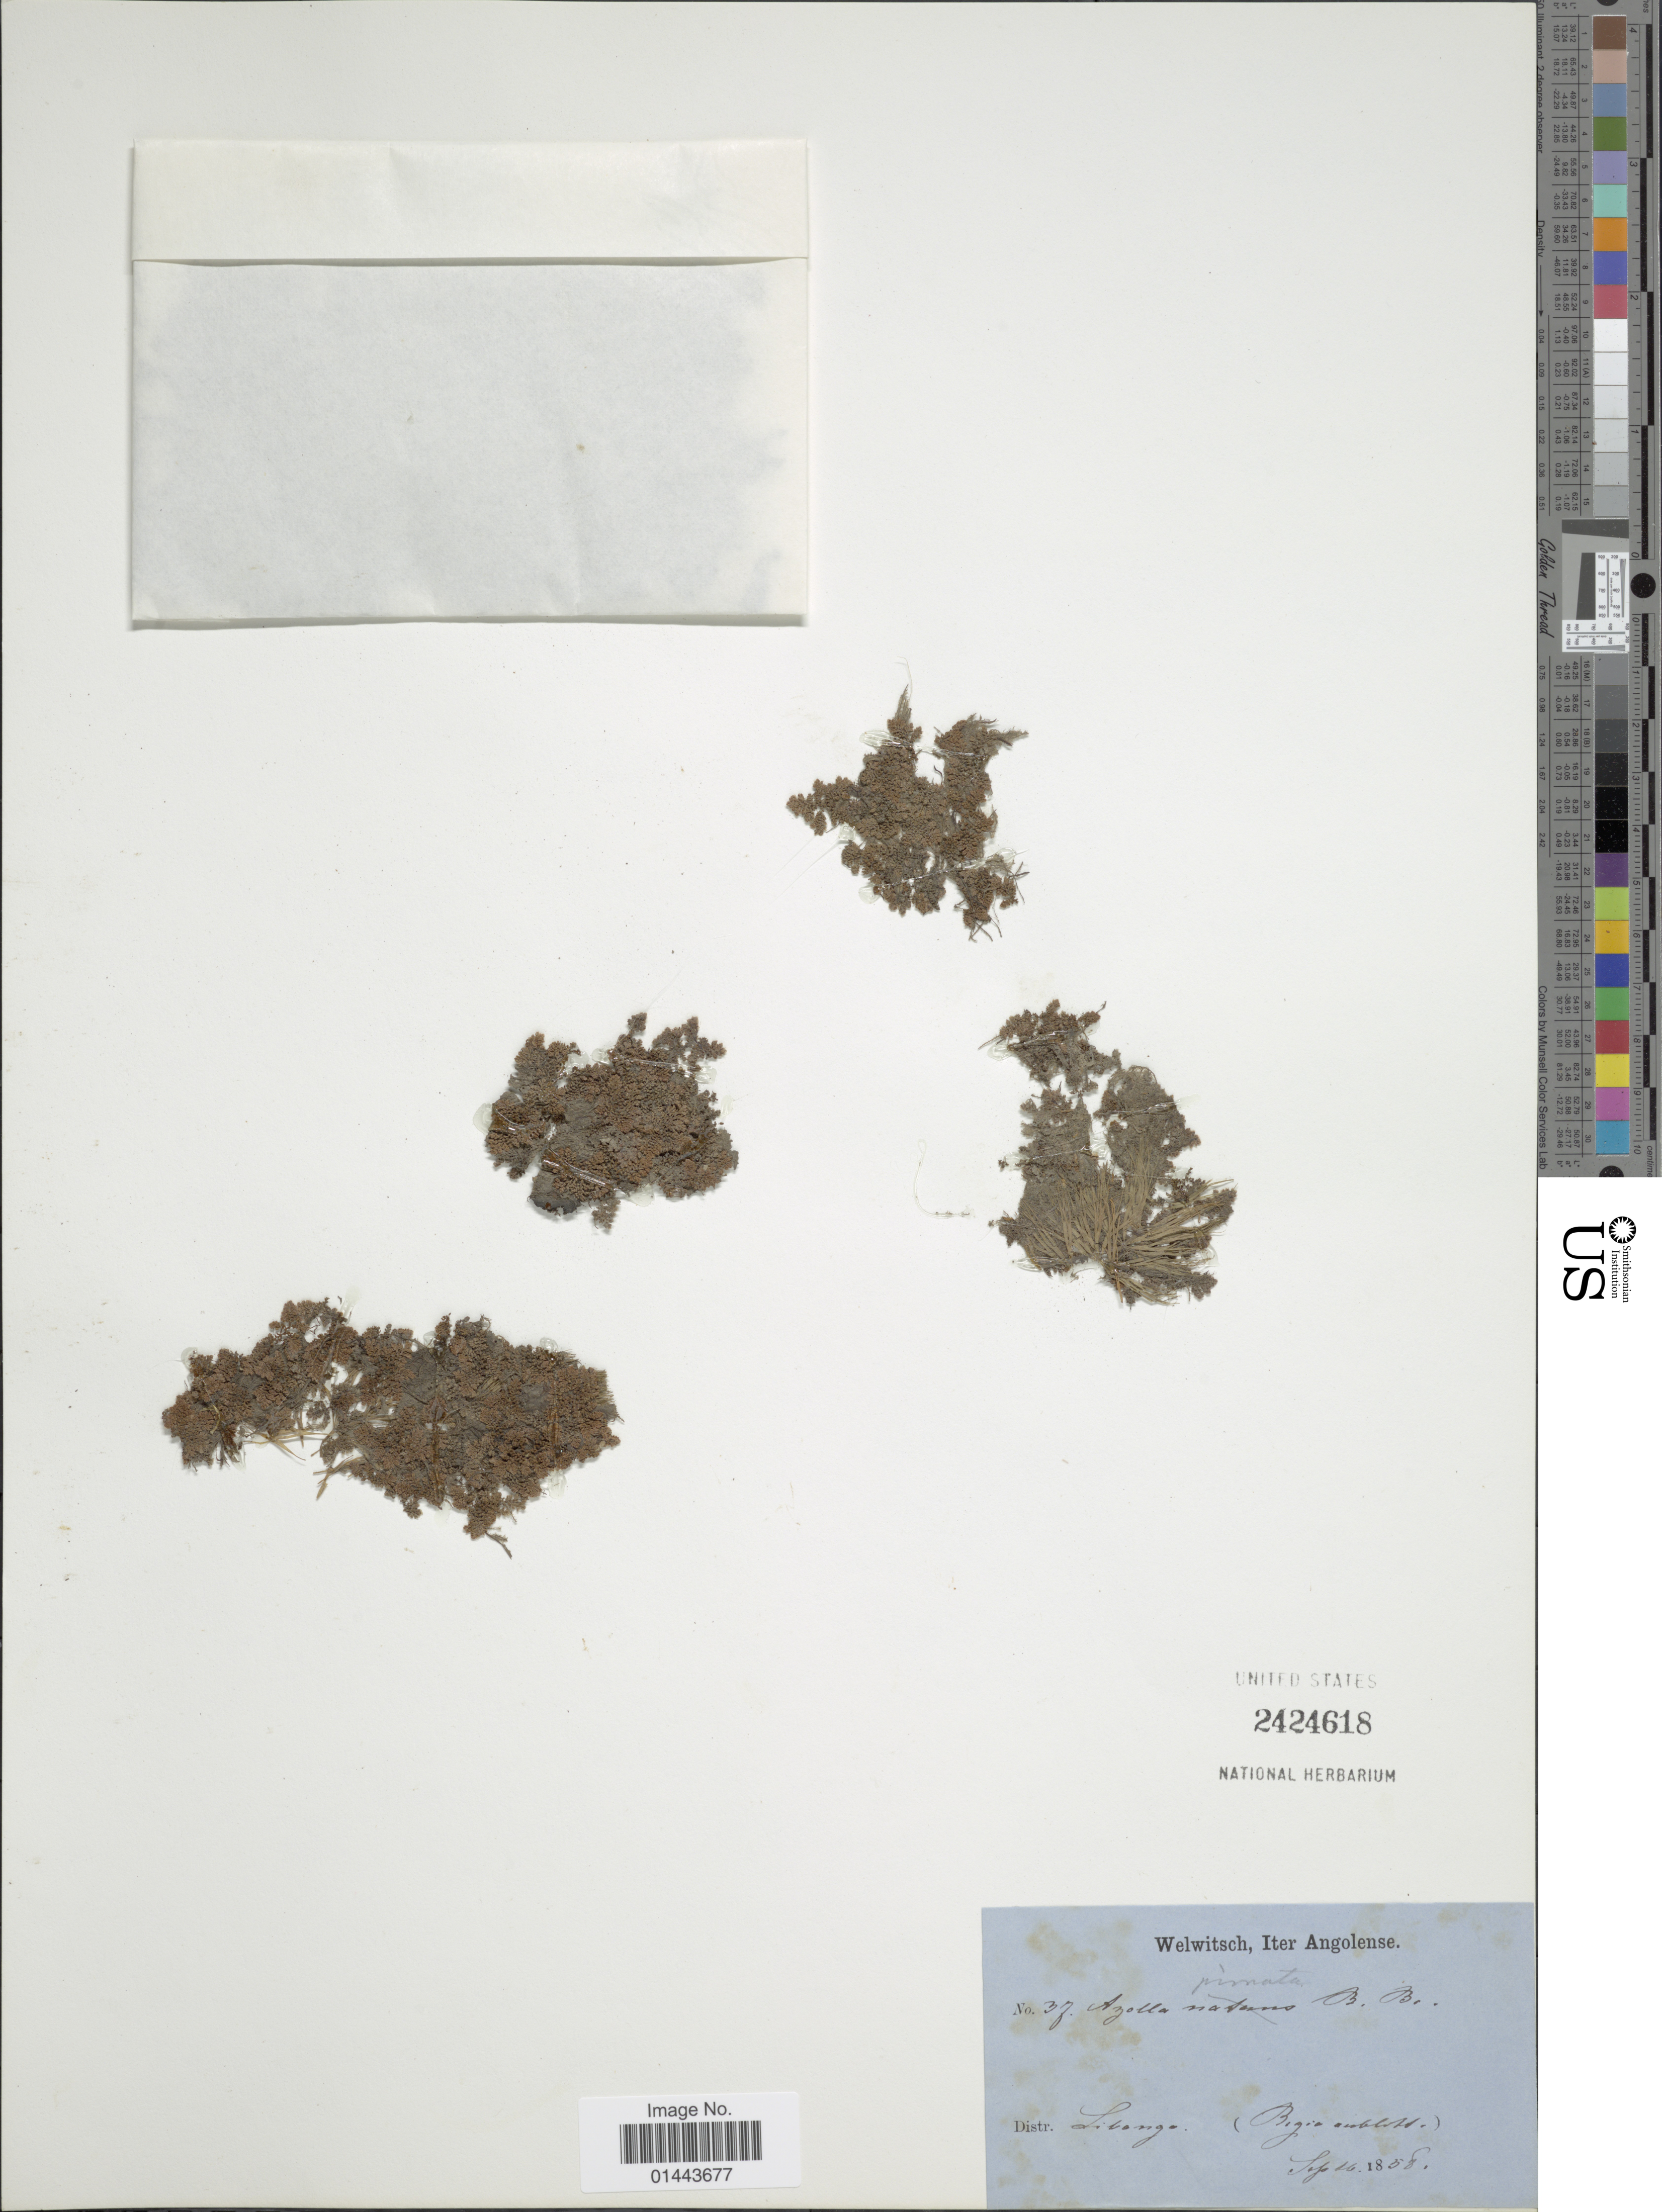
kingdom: Plantae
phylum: Tracheophyta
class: Polypodiopsida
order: Salviniales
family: Salviniaceae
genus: Azolla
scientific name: Azolla pinnata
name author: R. Br.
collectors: -. Welwitsch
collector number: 37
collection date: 1858-09-16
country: Angola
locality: Distr. Libonga ( Bigio [illegible text]) [interpreted]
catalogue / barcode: US 2426618